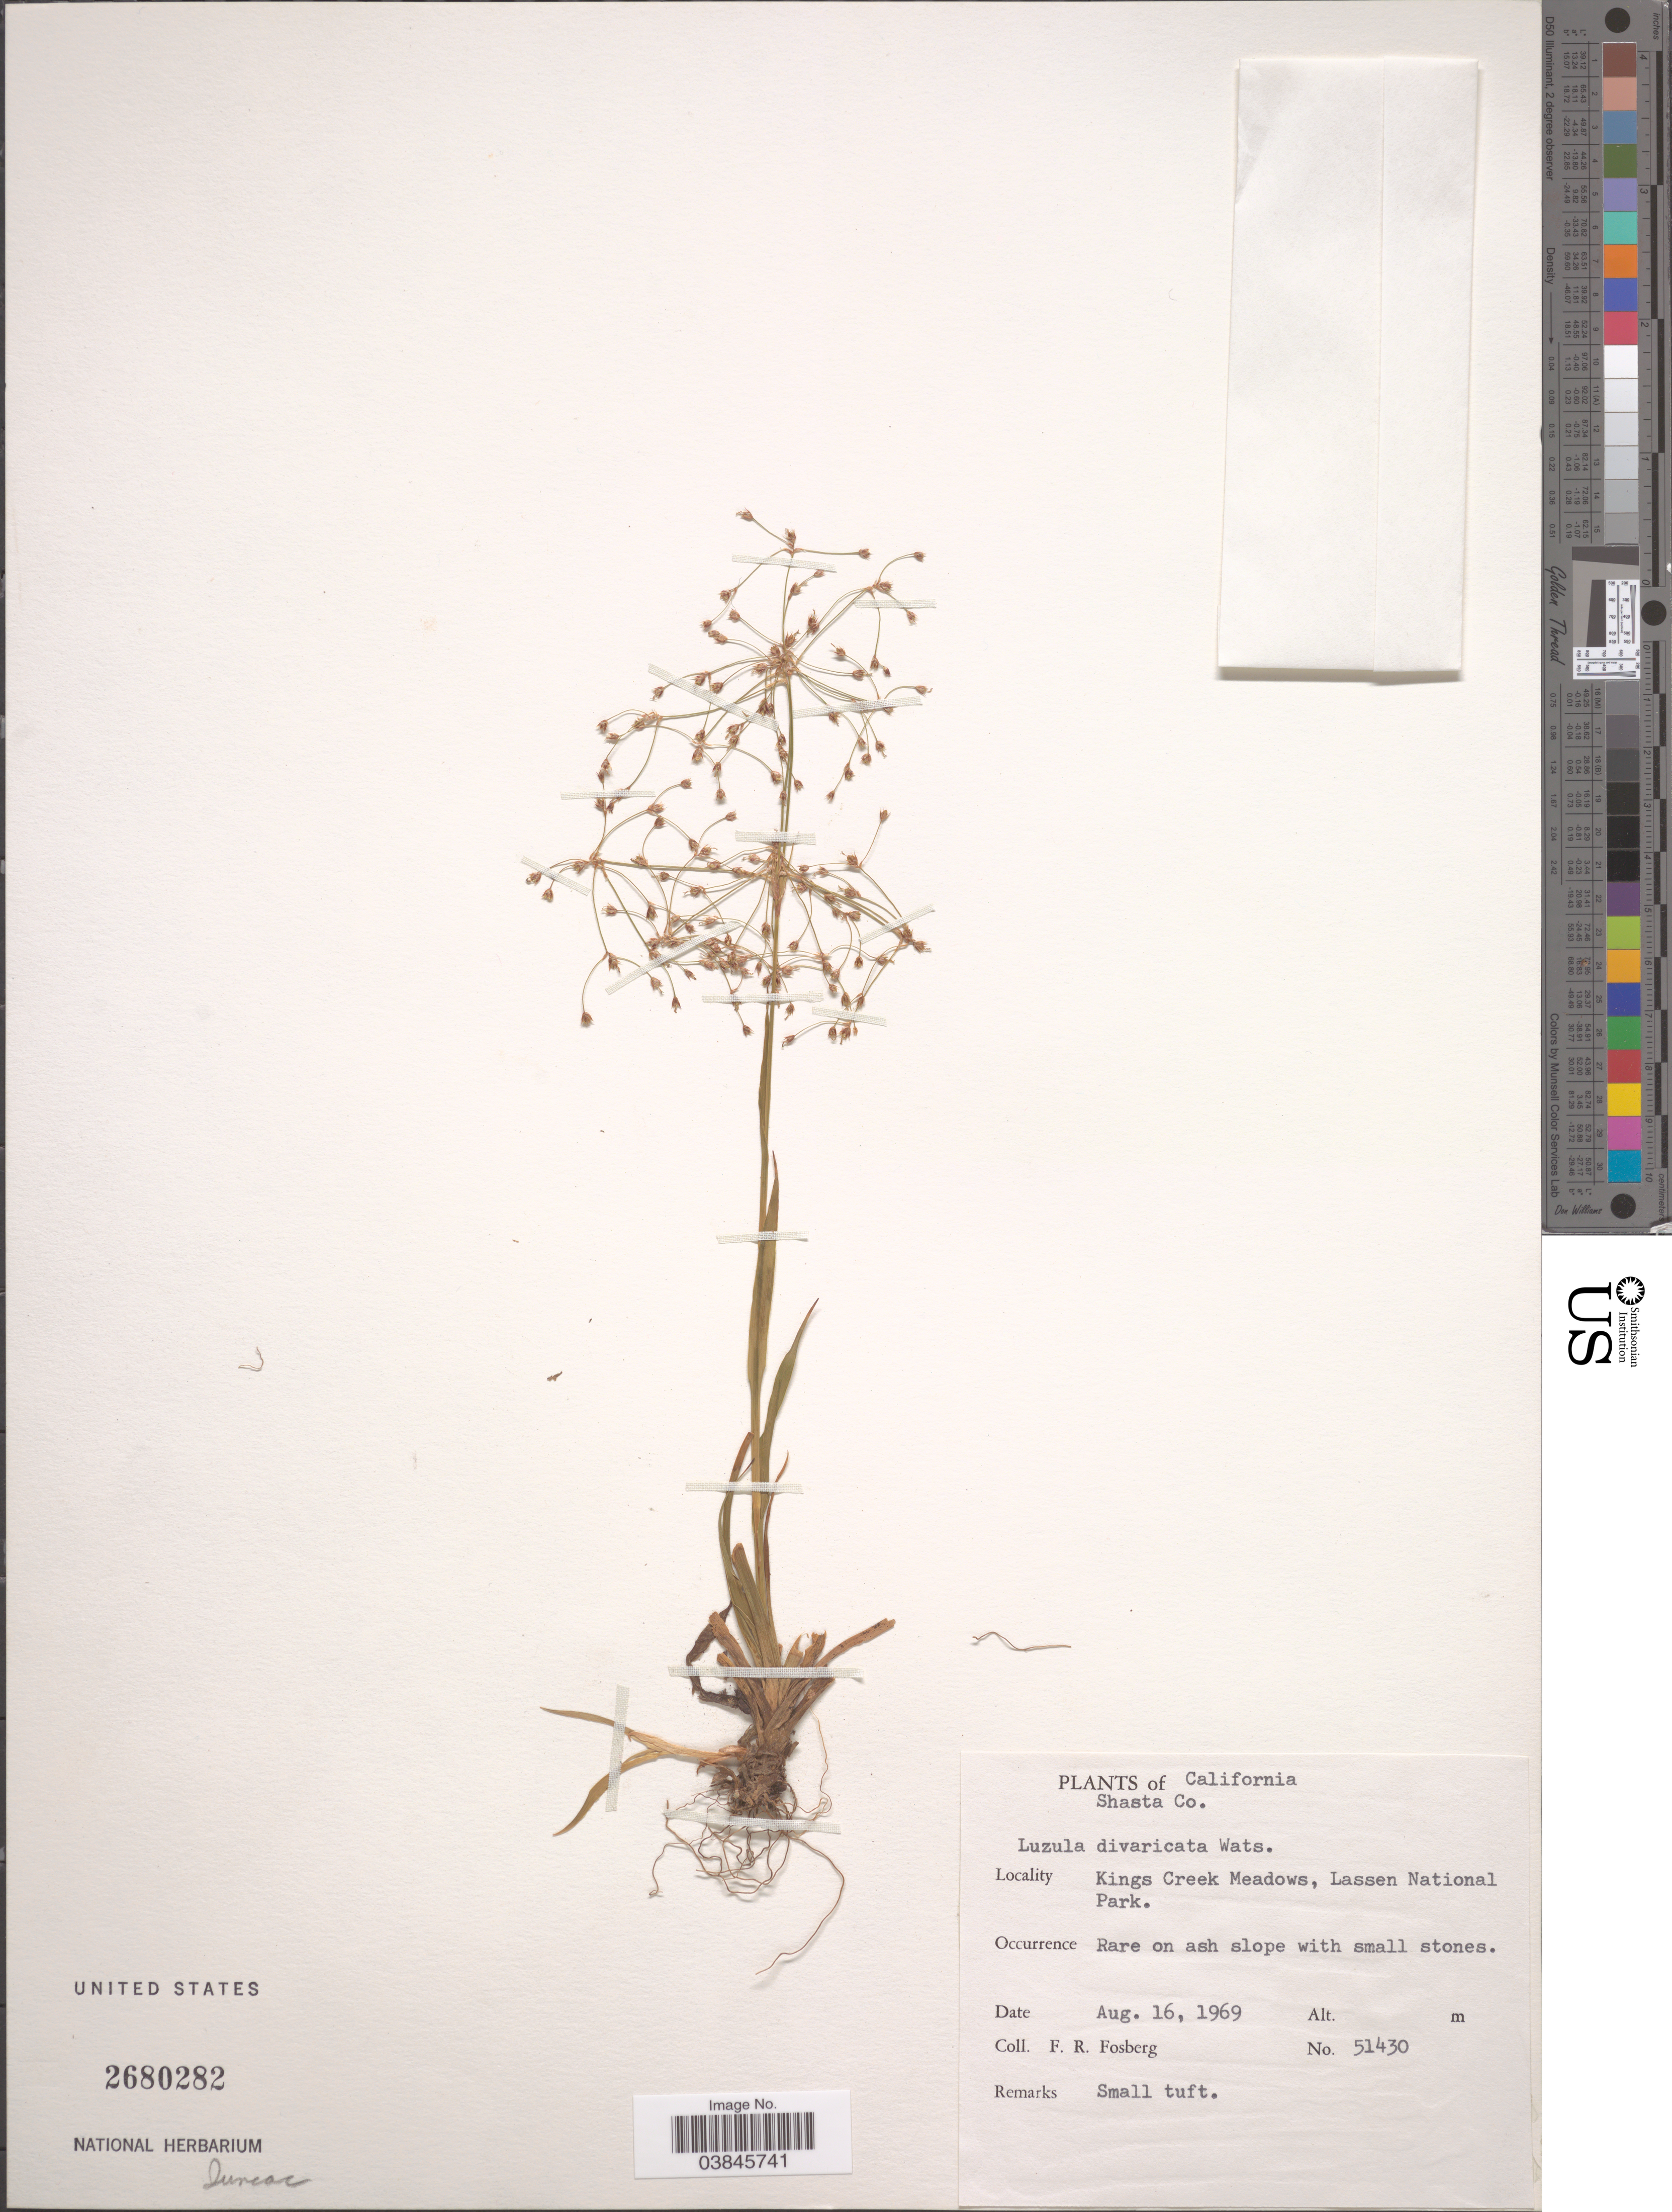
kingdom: Plantae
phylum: Tracheophyta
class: Liliopsida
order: Poales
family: Juncaceae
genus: Luzula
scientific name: Luzula divaricata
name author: S. Watson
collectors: F. R. Fosberg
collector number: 51430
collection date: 1969-08-16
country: United States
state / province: California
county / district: Shasta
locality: Shasta Co. Kings Creek Meadows, Lassen National Park.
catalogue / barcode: US 2680282